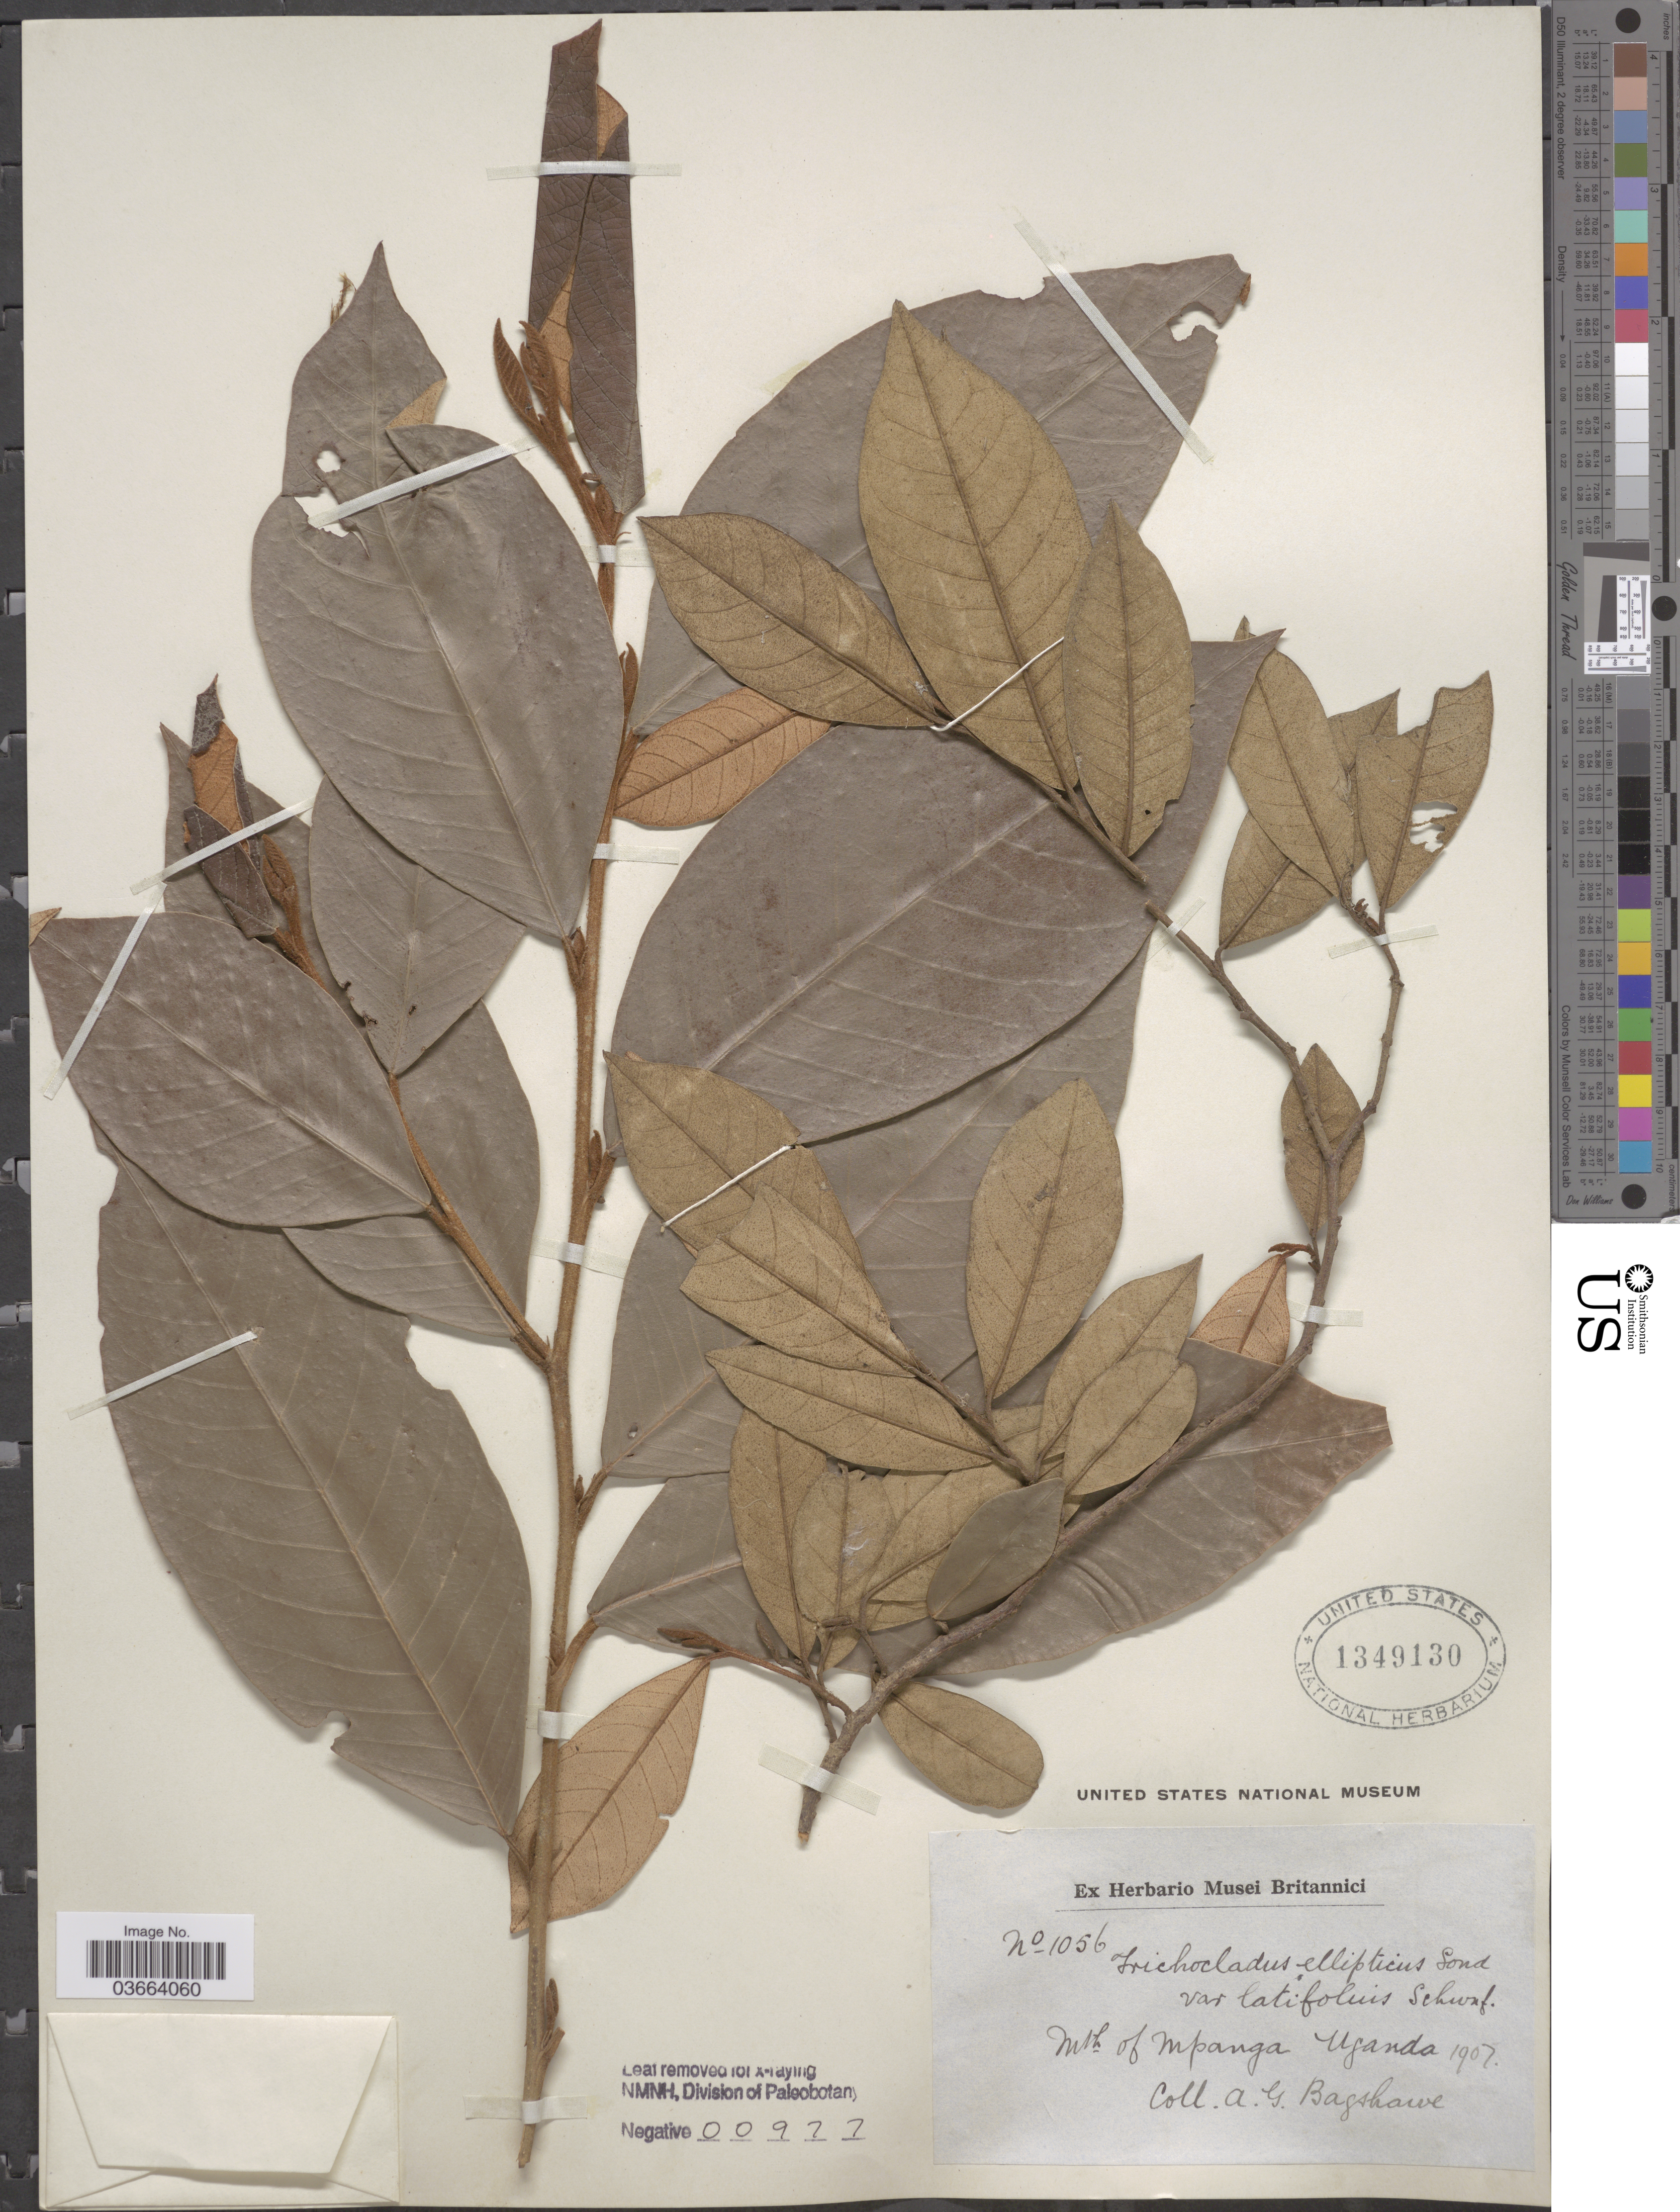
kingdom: Plantae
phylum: Tracheophyta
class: Magnoliopsida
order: Saxifragales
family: Hamamelidaceae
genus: Trichocladus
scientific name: Trichocladus ellipticus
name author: Eckl. & Zeyh. ex Sond.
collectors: A. Bagshawe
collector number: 1056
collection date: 1907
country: Uganda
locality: Mts. of Mpanga.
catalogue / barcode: US 1349130